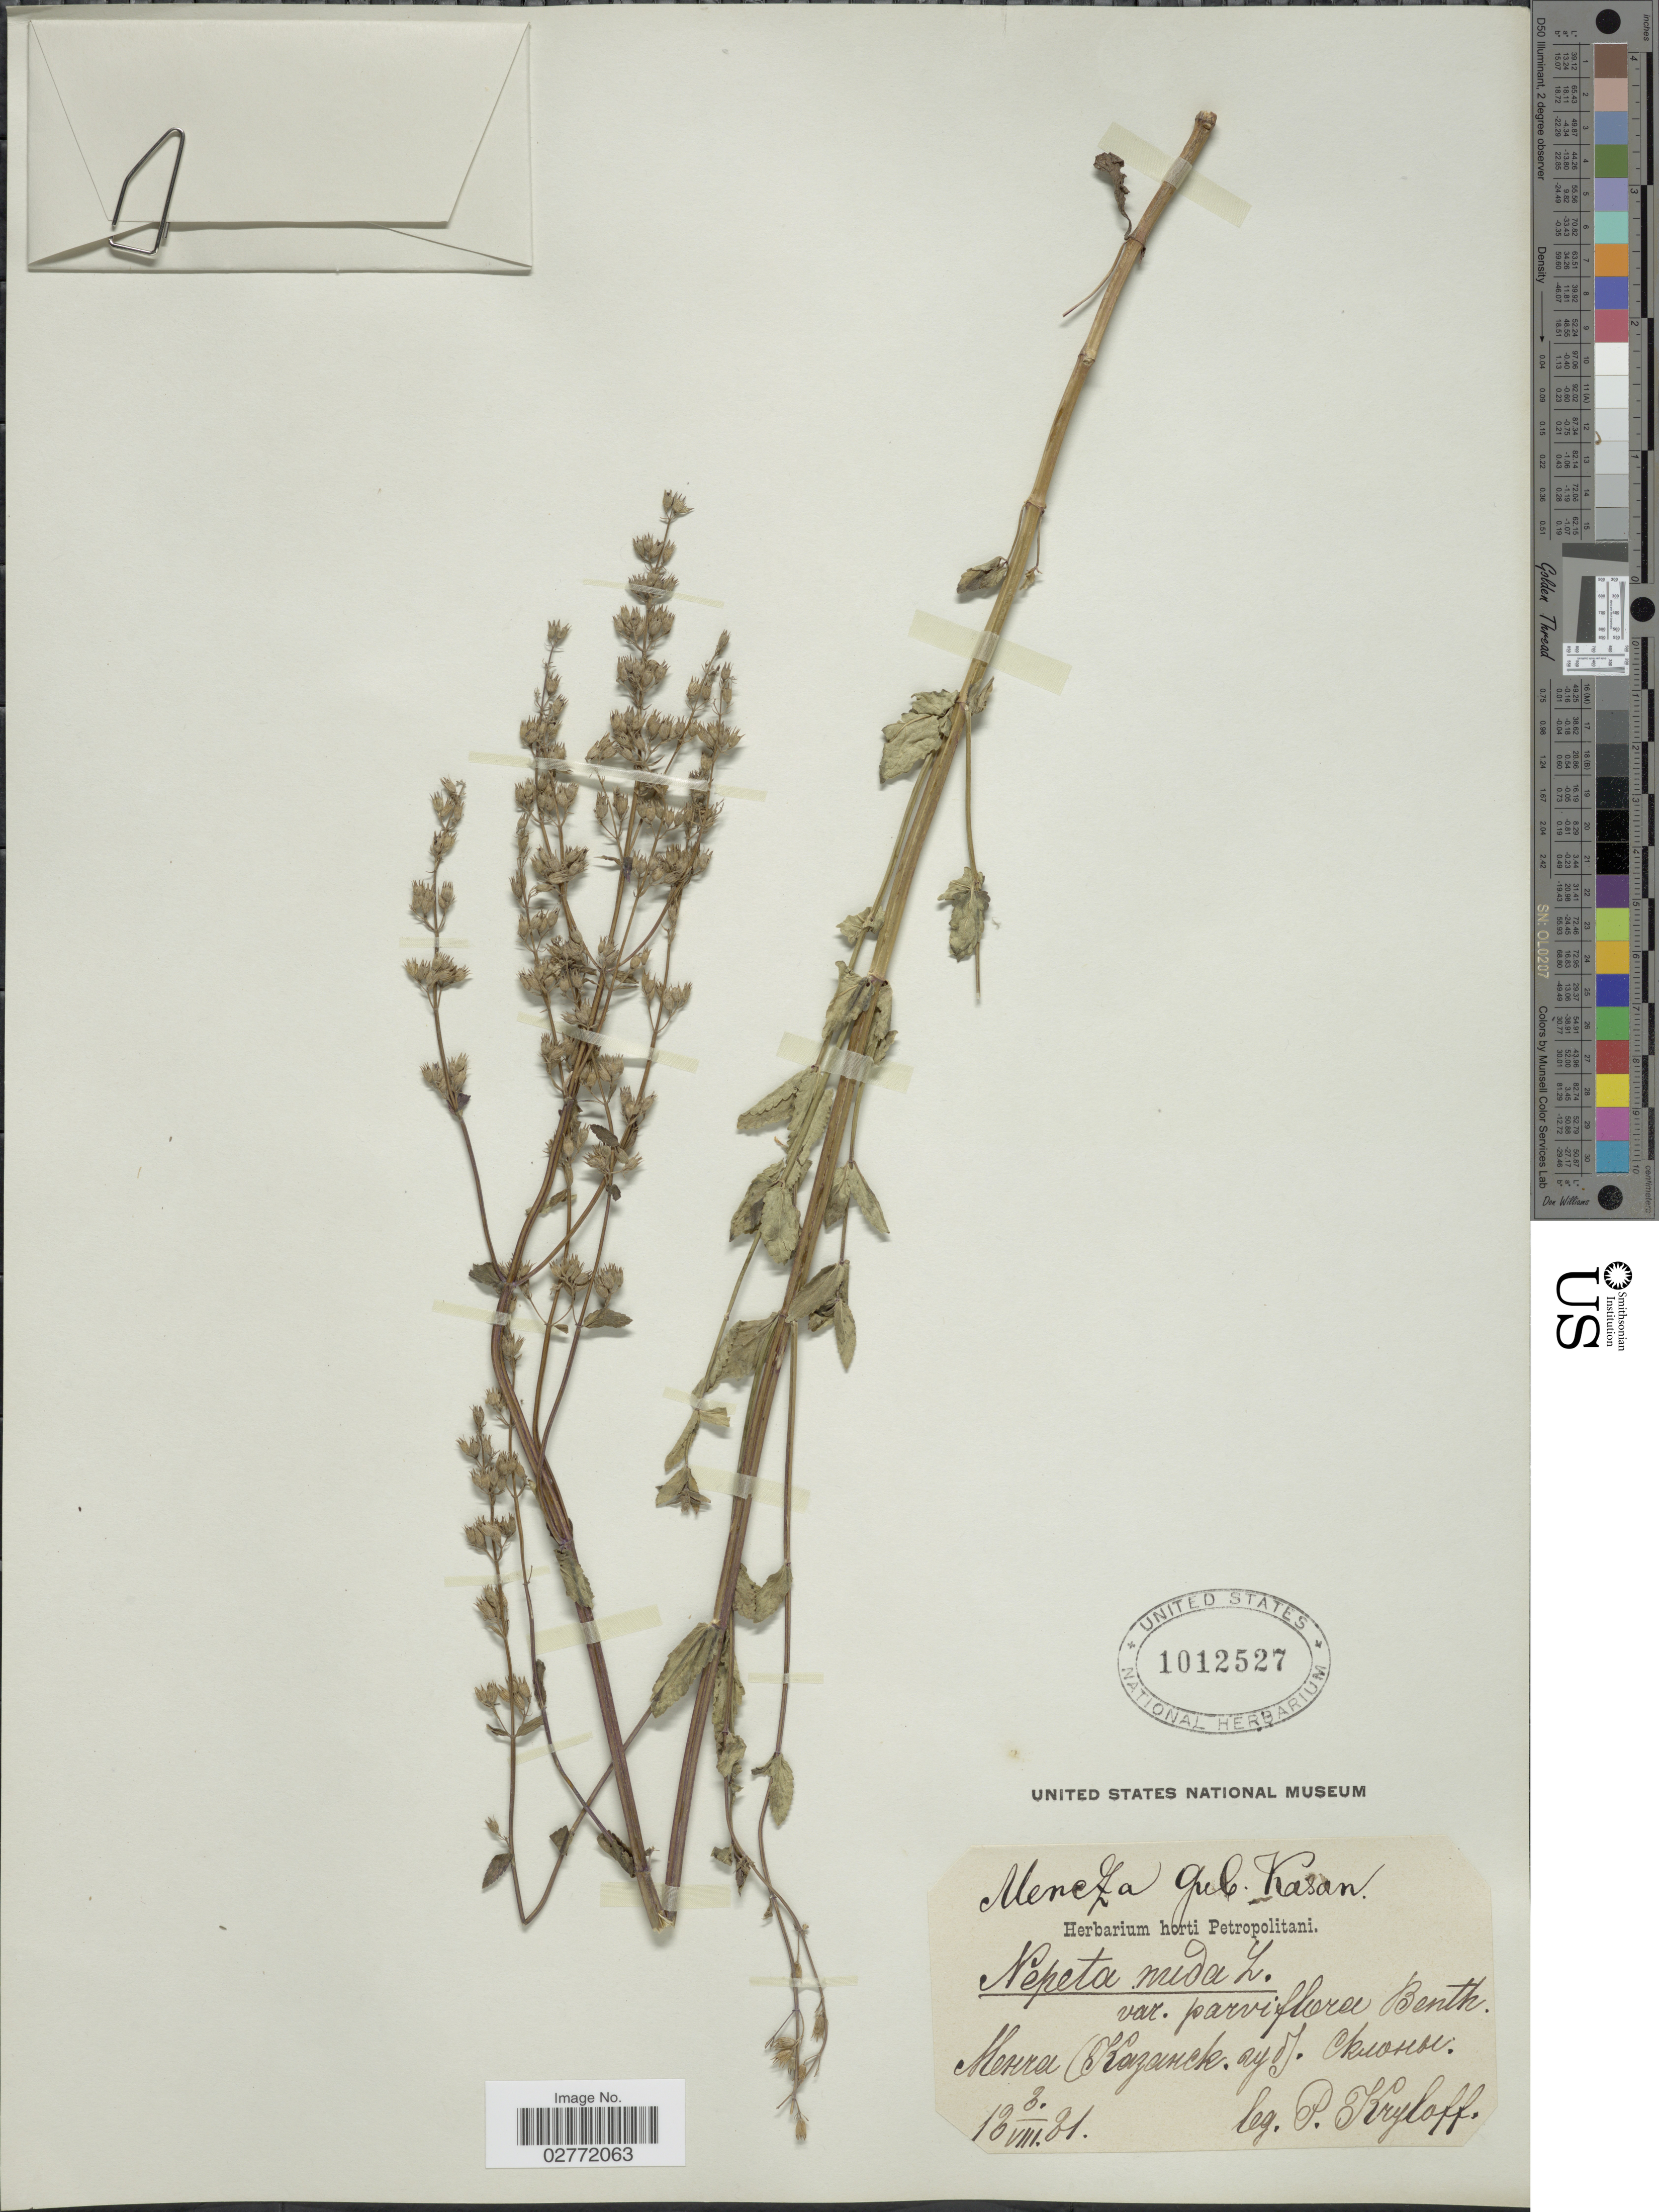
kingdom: Plantae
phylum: Tracheophyta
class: Magnoliopsida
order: Lamiales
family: Lamiaceae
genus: Nepeta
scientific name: Nepeta nuda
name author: L.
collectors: P. Kryloff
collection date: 1881-08-03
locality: Mencza gub. Kasan. Menra Kazanck. ry of. Kwombe. [interpreted]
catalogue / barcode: US 1012527